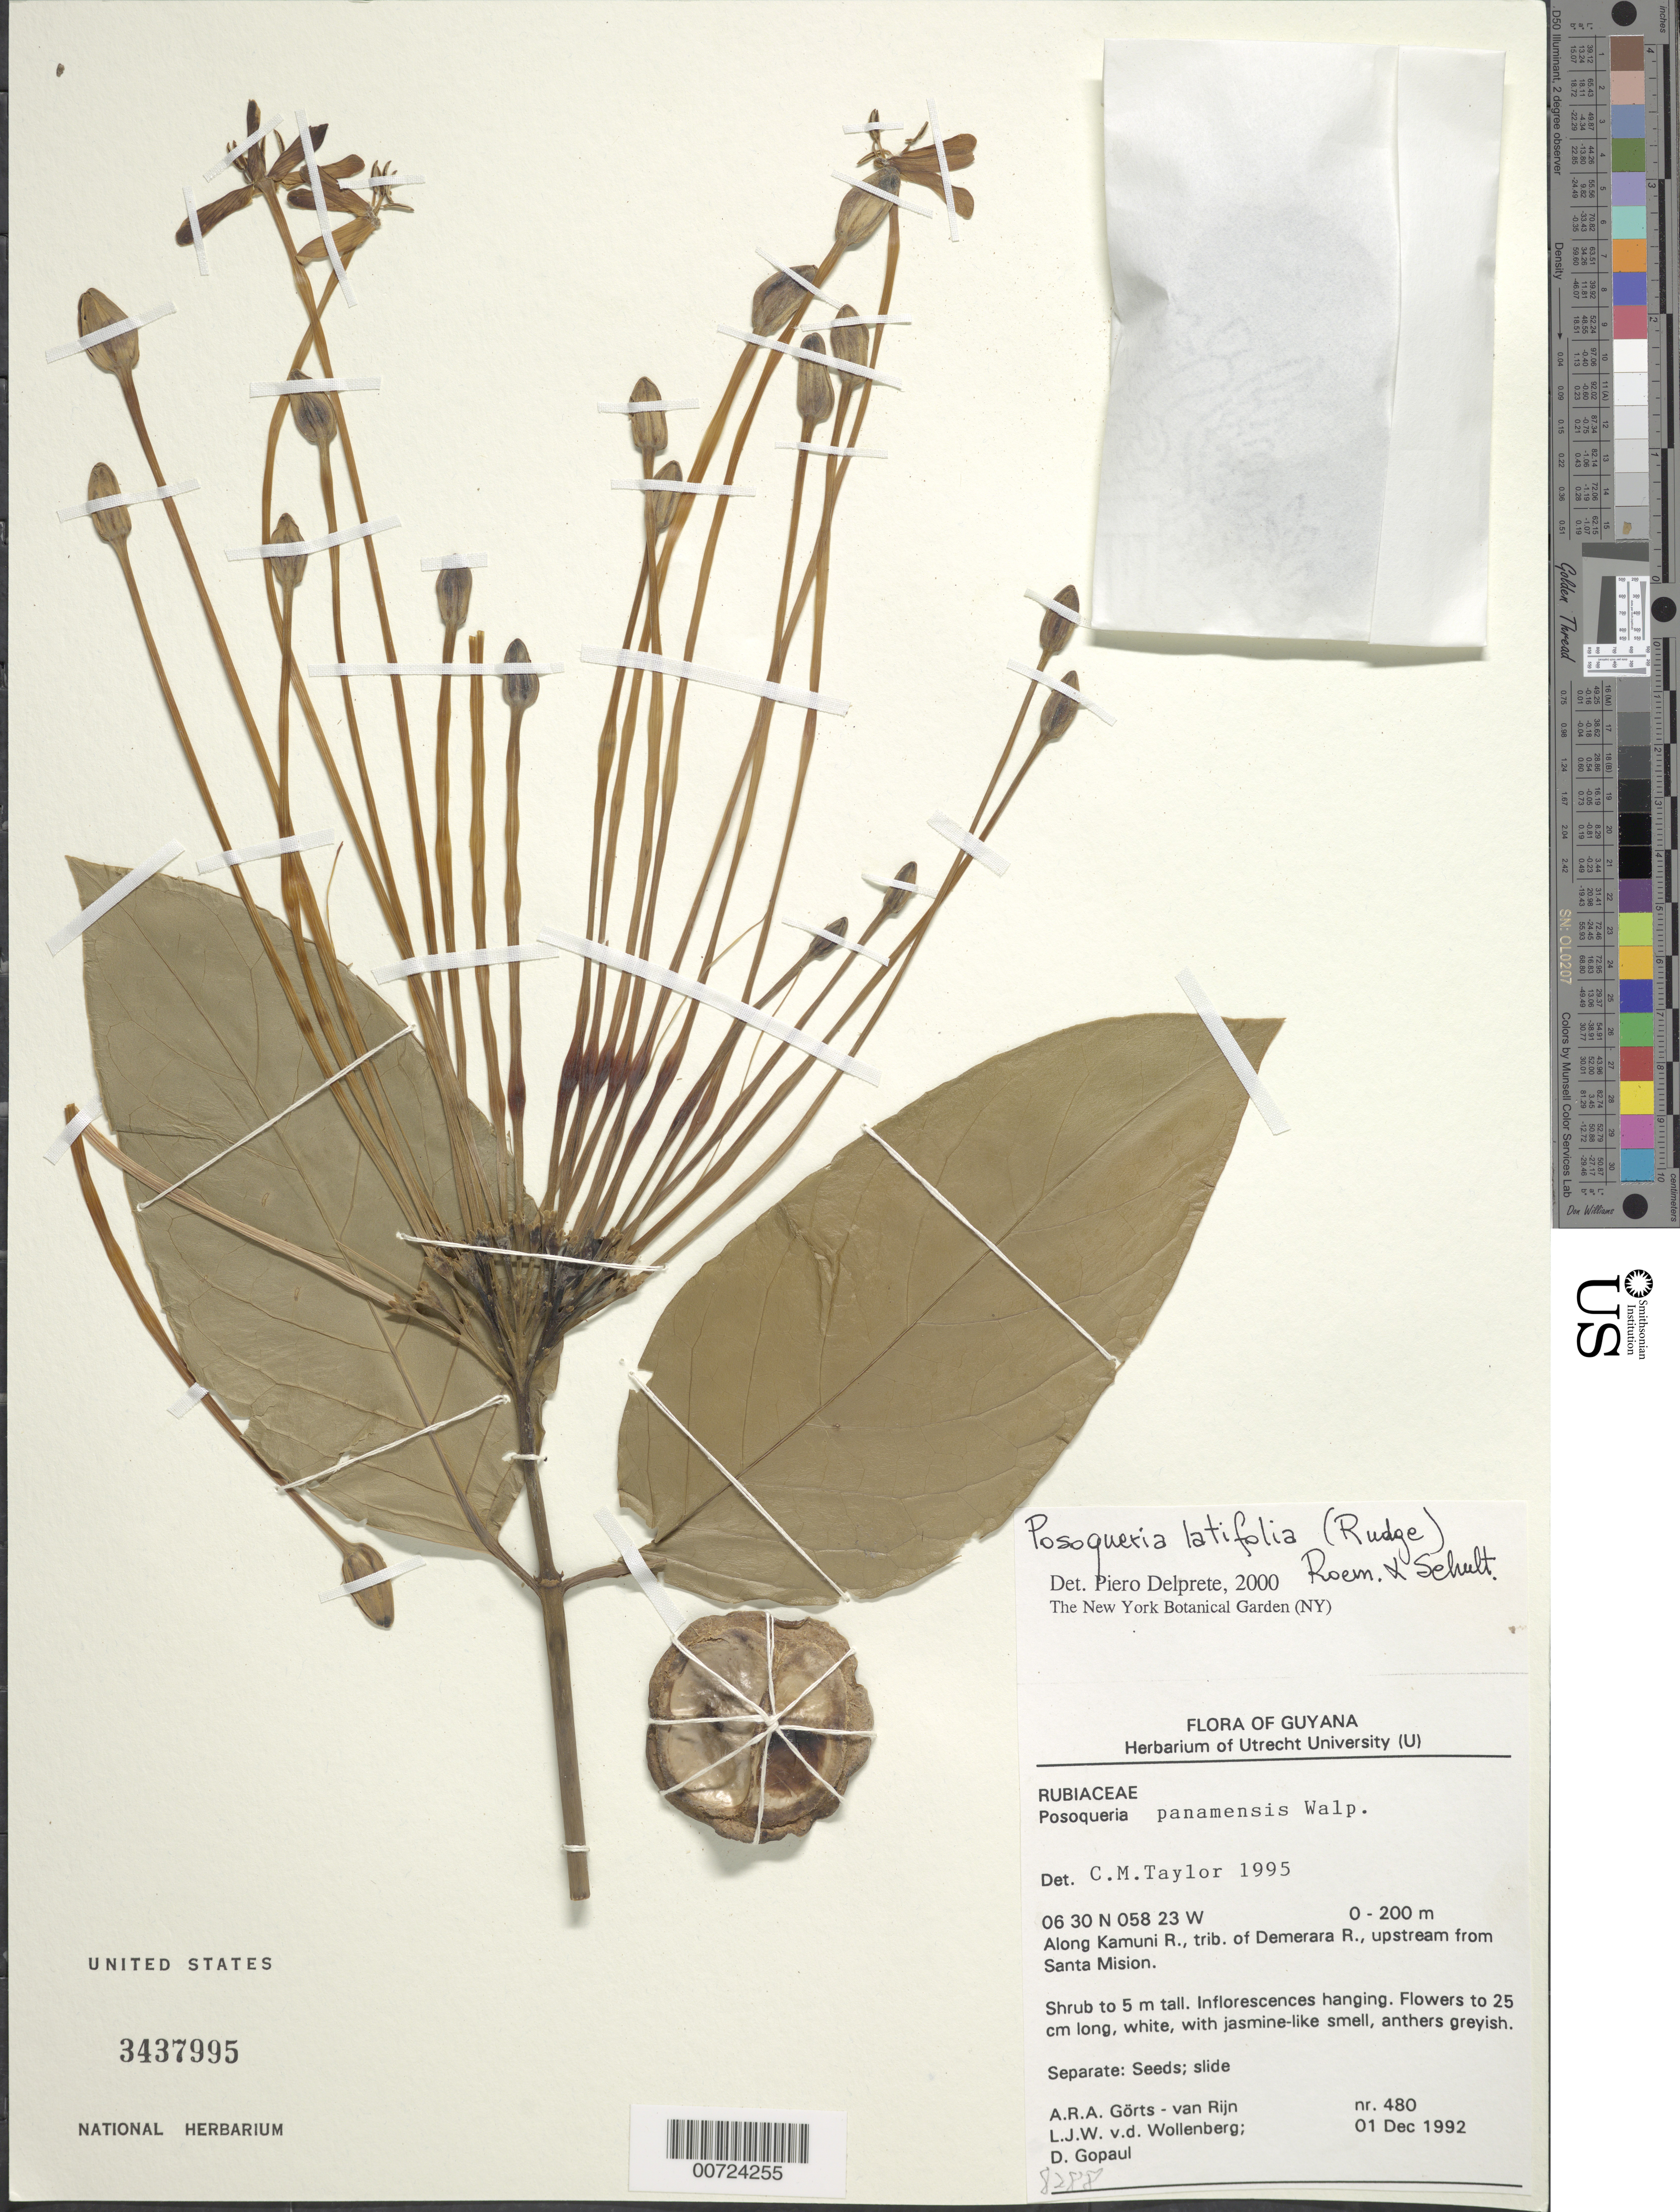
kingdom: Plantae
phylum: Tracheophyta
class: Magnoliopsida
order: Gentianales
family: Rubiaceae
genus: Posoqueria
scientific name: Posoqueria latifolia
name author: (Rudge) Roem. & Schult.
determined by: Delprete, P. G., Herb. de Guyane Cay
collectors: A. .R. A. Görts-van Rijn, L. van der Wollenberg & D. Gopaul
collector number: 480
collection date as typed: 1-Dec-92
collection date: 1992-12-01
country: Guyana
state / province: Demerara-Mahaica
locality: Kamuni R., trib. of Demerara R., downstream from Santa Mission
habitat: Along river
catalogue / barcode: US 3437995